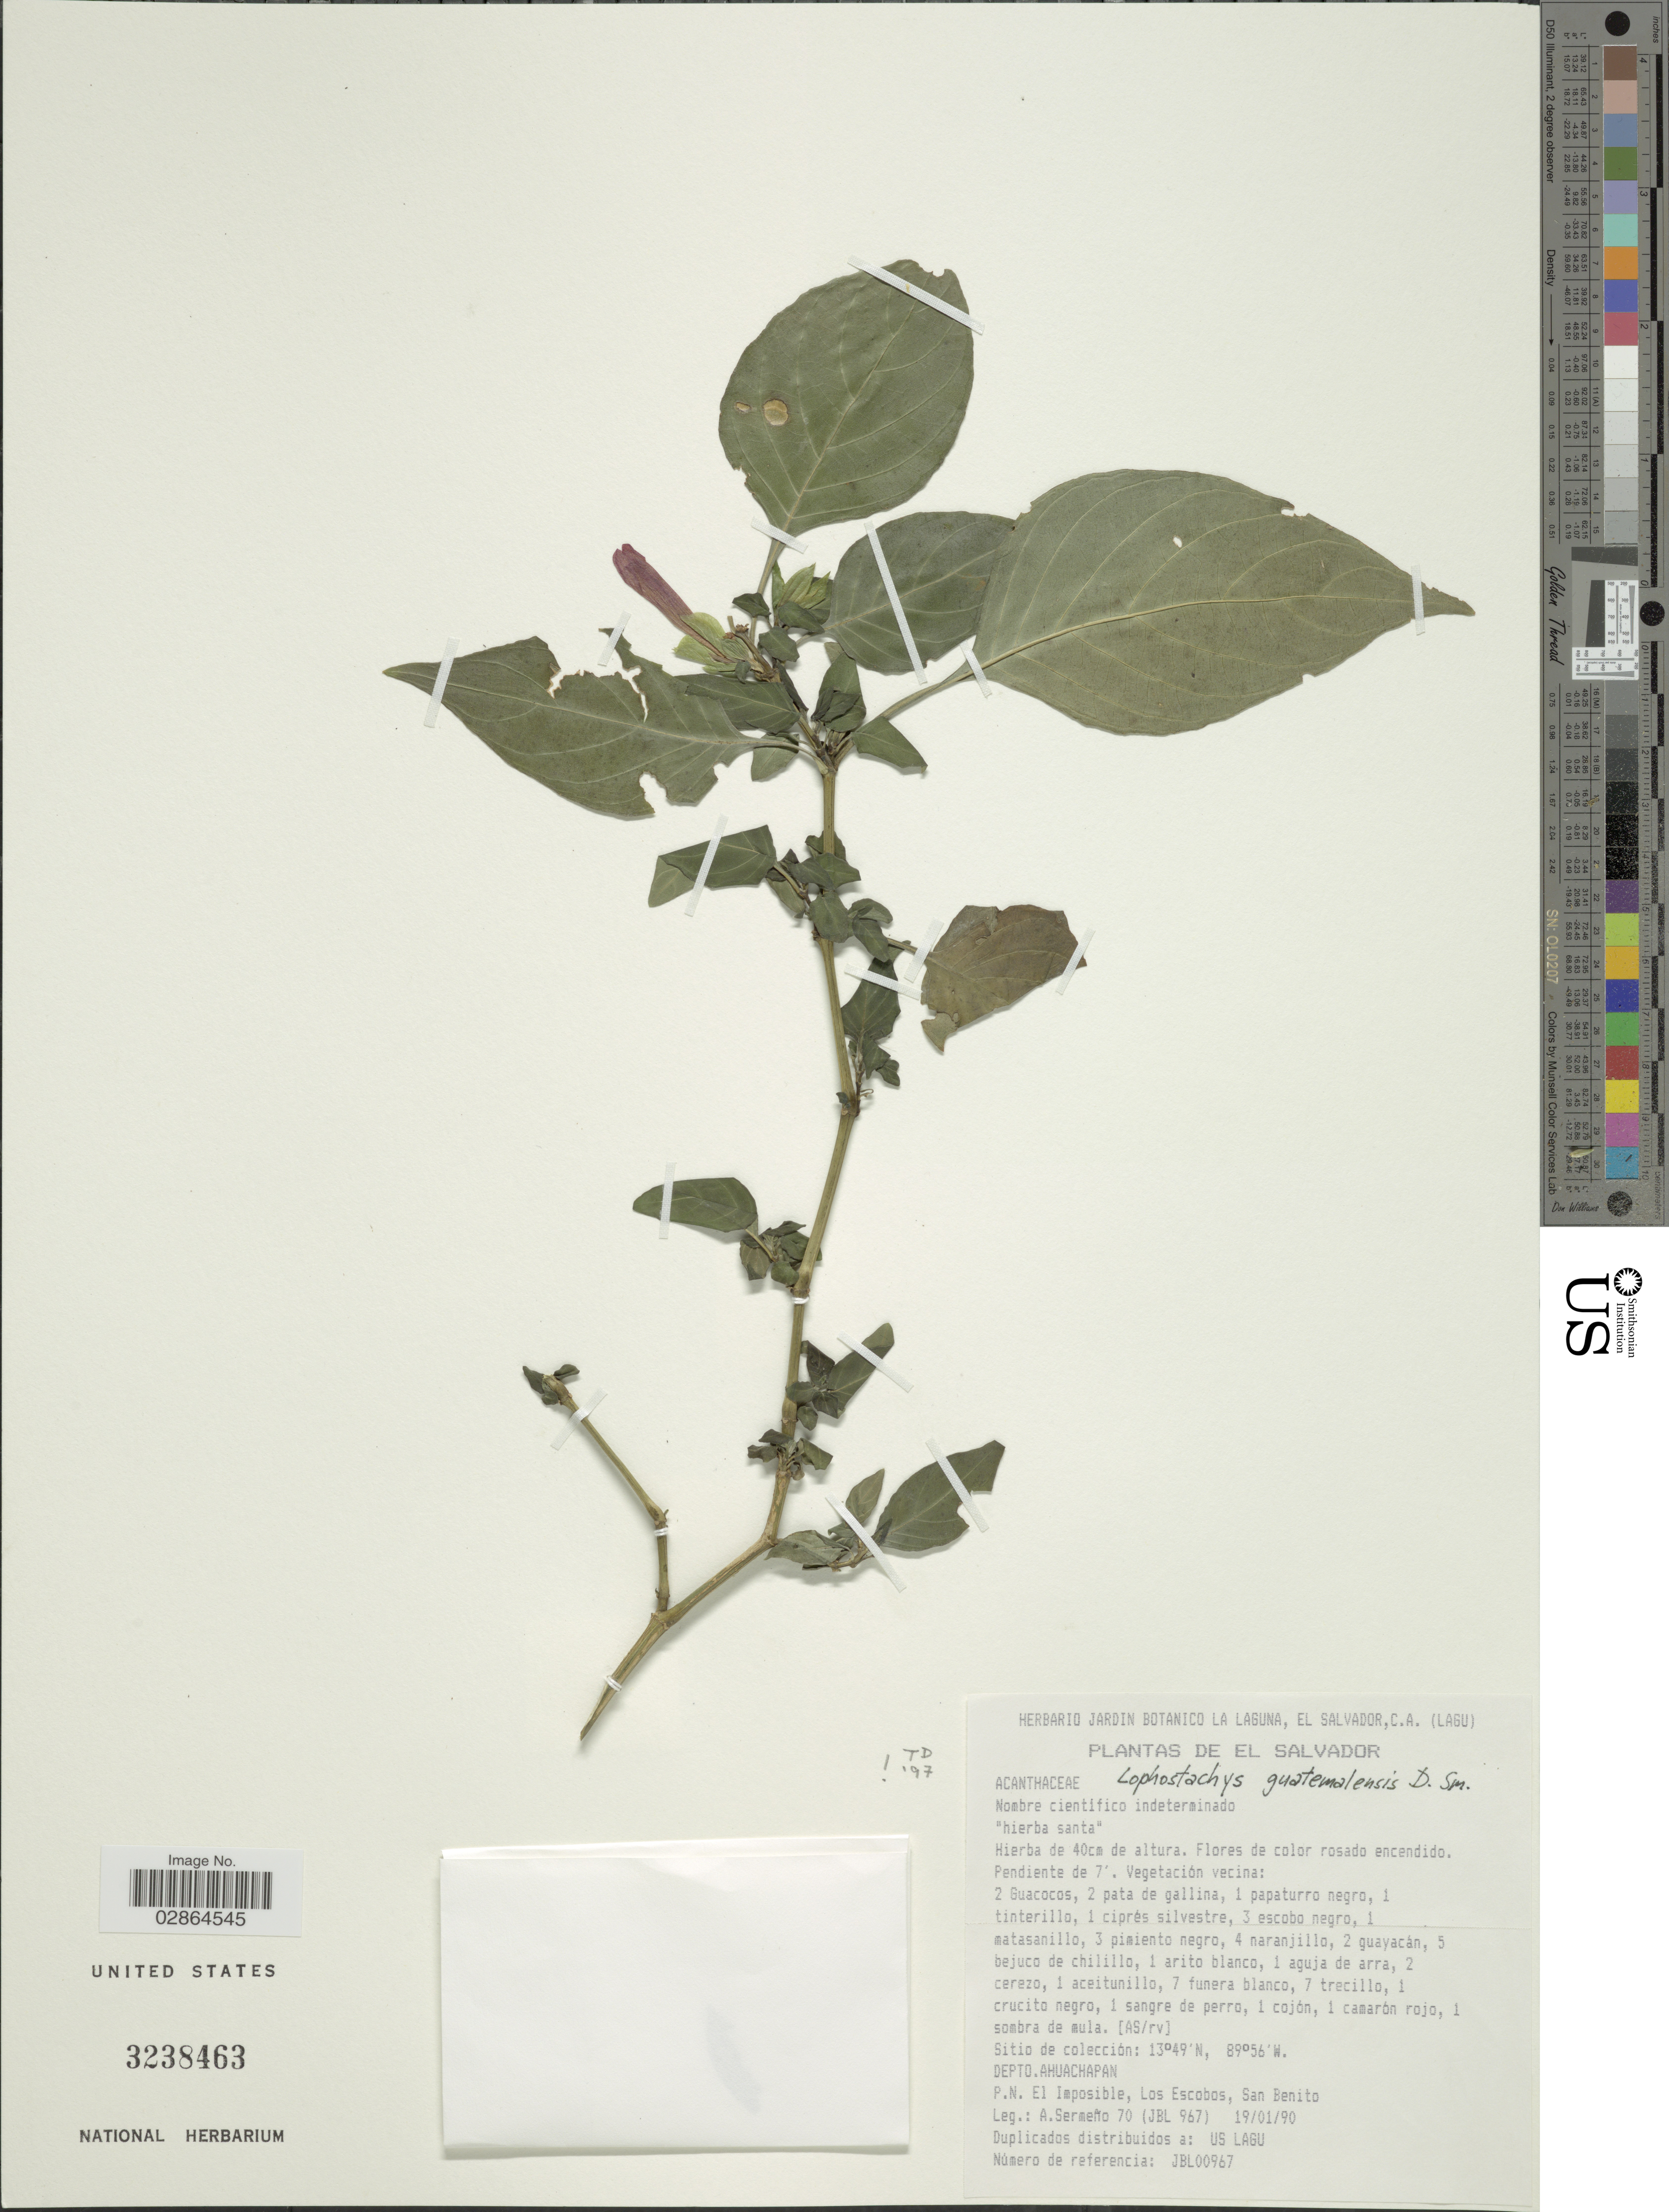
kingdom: Plantae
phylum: Tracheophyta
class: Magnoliopsida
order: Lamiales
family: Acanthaceae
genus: Lophostachys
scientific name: Lophostachys guatemalensis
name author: Donn. Sm.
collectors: A. Sermeno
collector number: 70 (JBL 967)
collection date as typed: Transcribed d/m/y: 19/1/90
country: El Salvador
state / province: Ahuachapan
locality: Depto. Ahuachapan, P.N. El Imposible, Los Escobos, San Benito.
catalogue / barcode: US 3238463